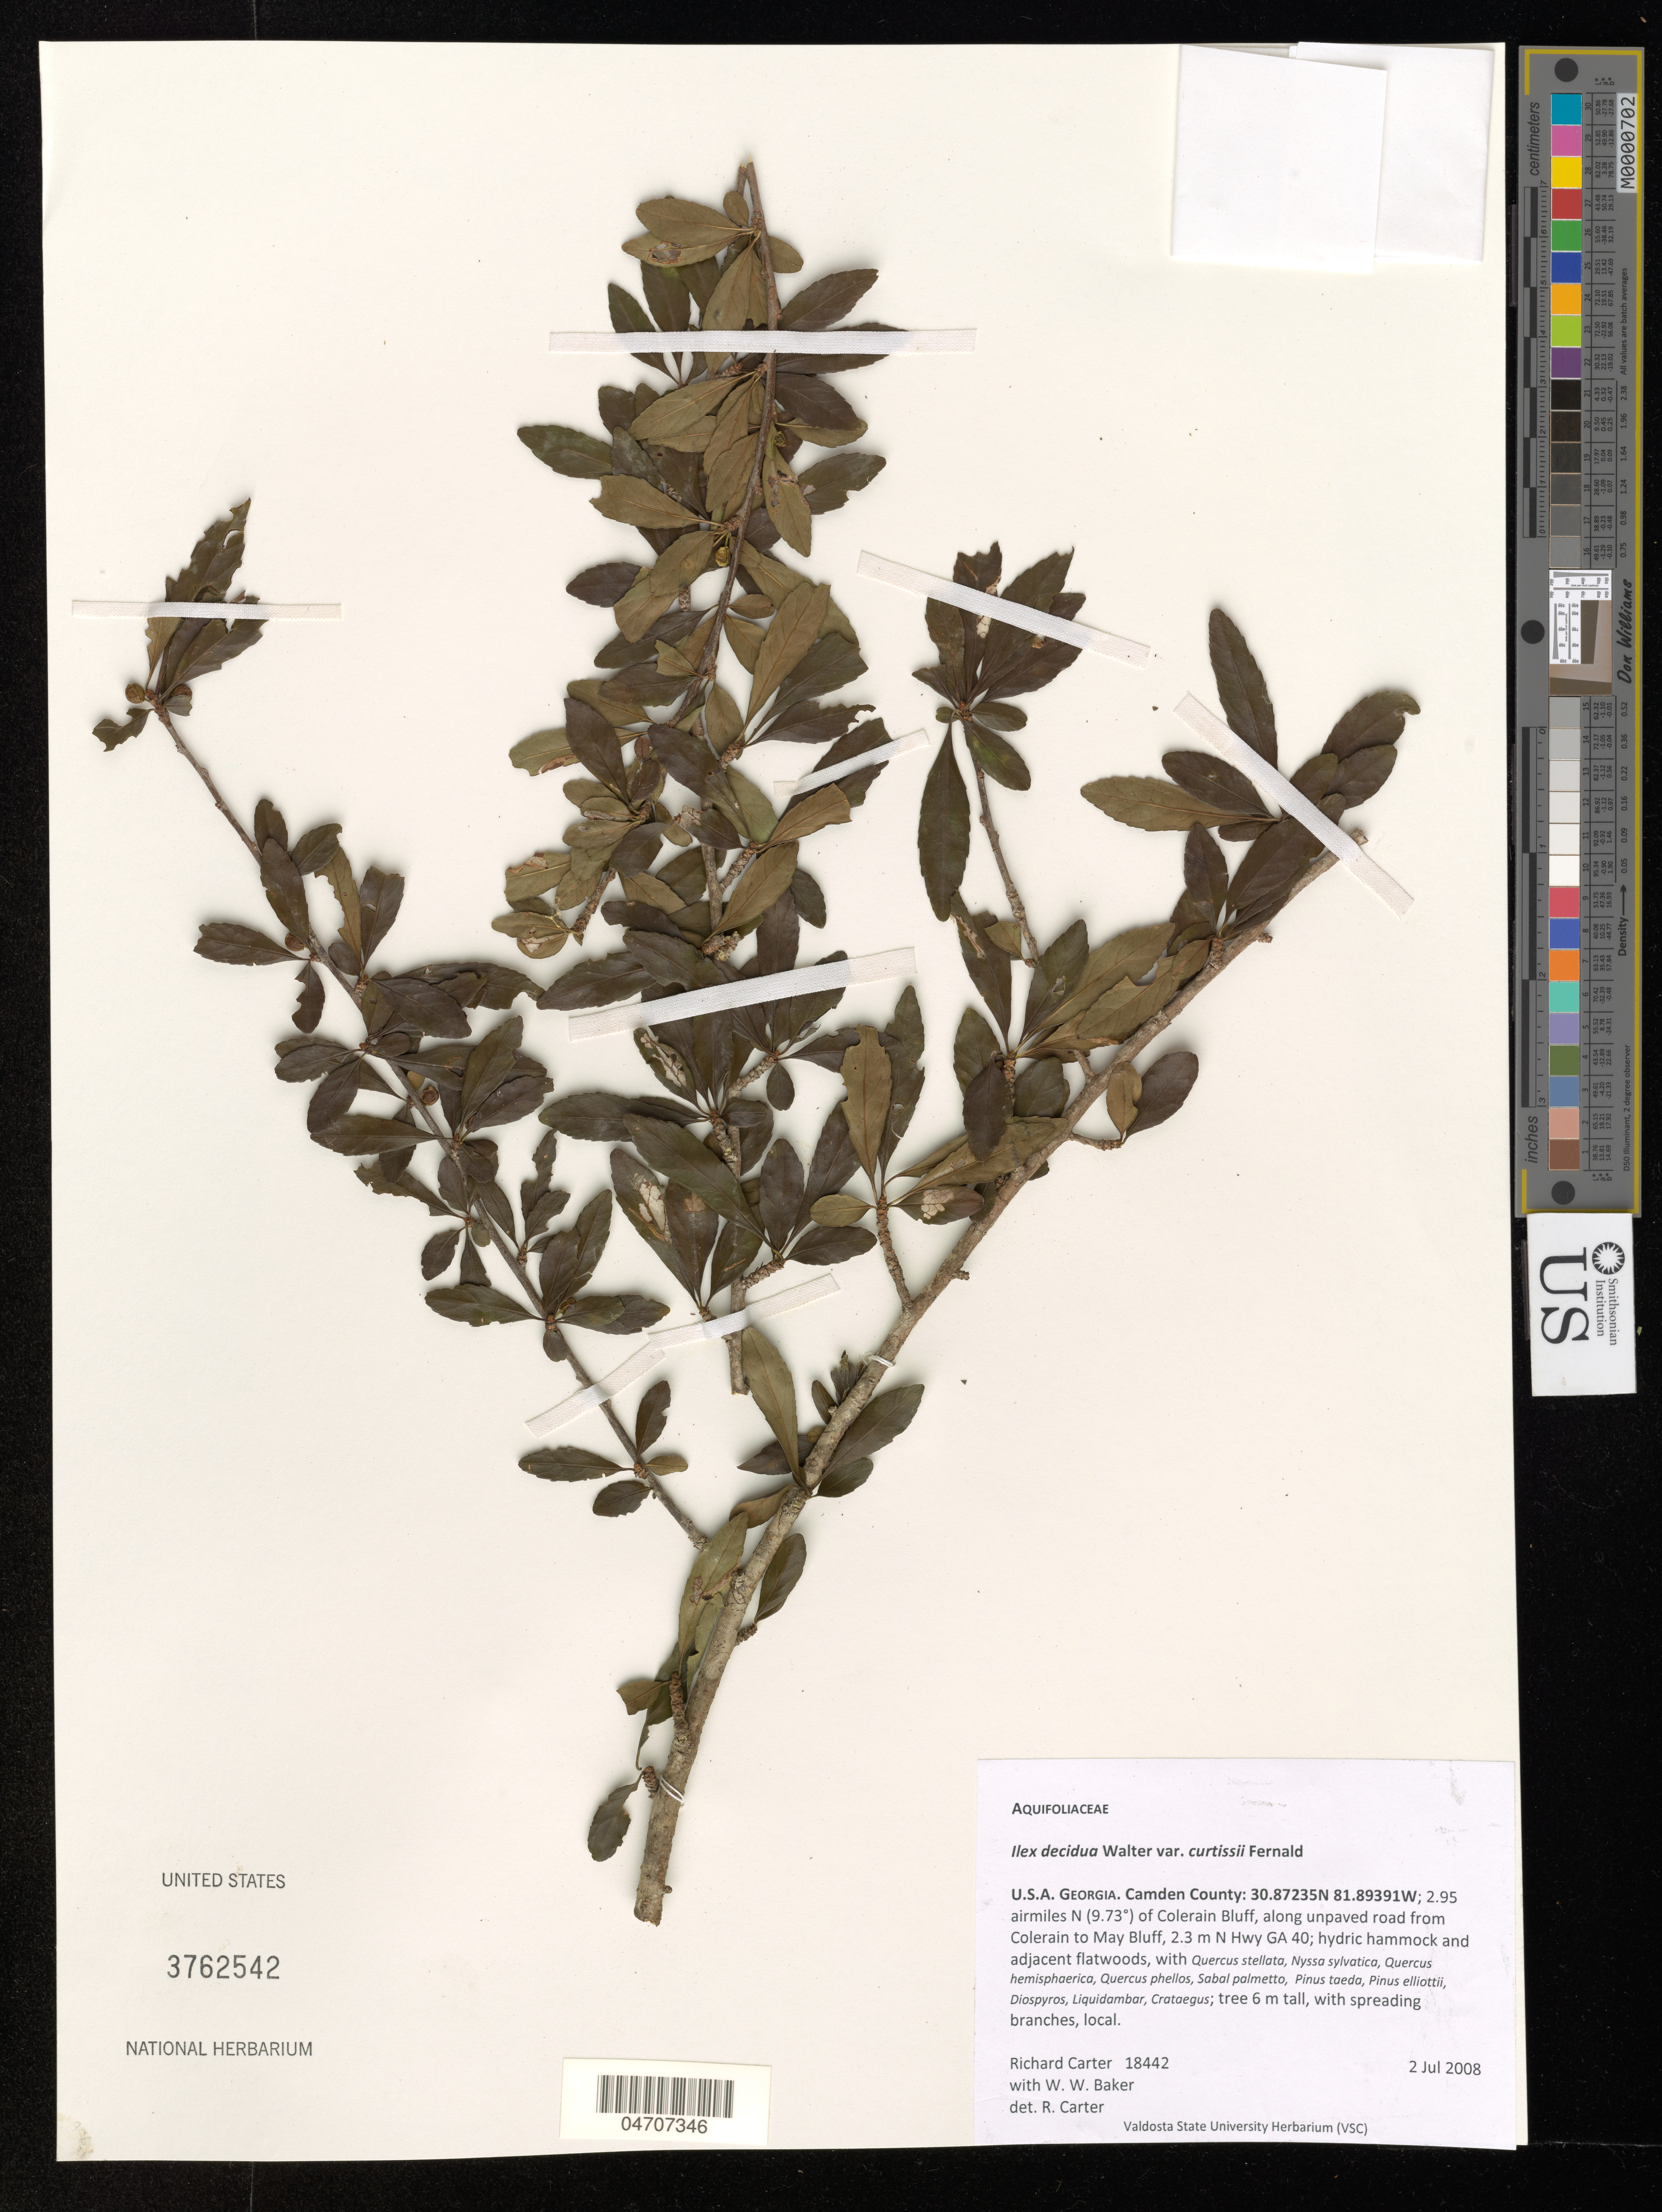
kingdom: Plantae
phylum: Tracheophyta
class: Magnoliopsida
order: Aquifoliales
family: Aquifoliaceae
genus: Ilex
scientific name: Ilex decidua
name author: Walter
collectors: R. Carter & W. Baker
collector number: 18442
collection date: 2008-07-02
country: United States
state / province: Georgia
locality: Camden County: 2.95 airmiles N (9.73º) of Colerain Bluff, along unpaved road from Colerain to May Bluff, 2.3 m N Hwy GA 40.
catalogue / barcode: US 3762542